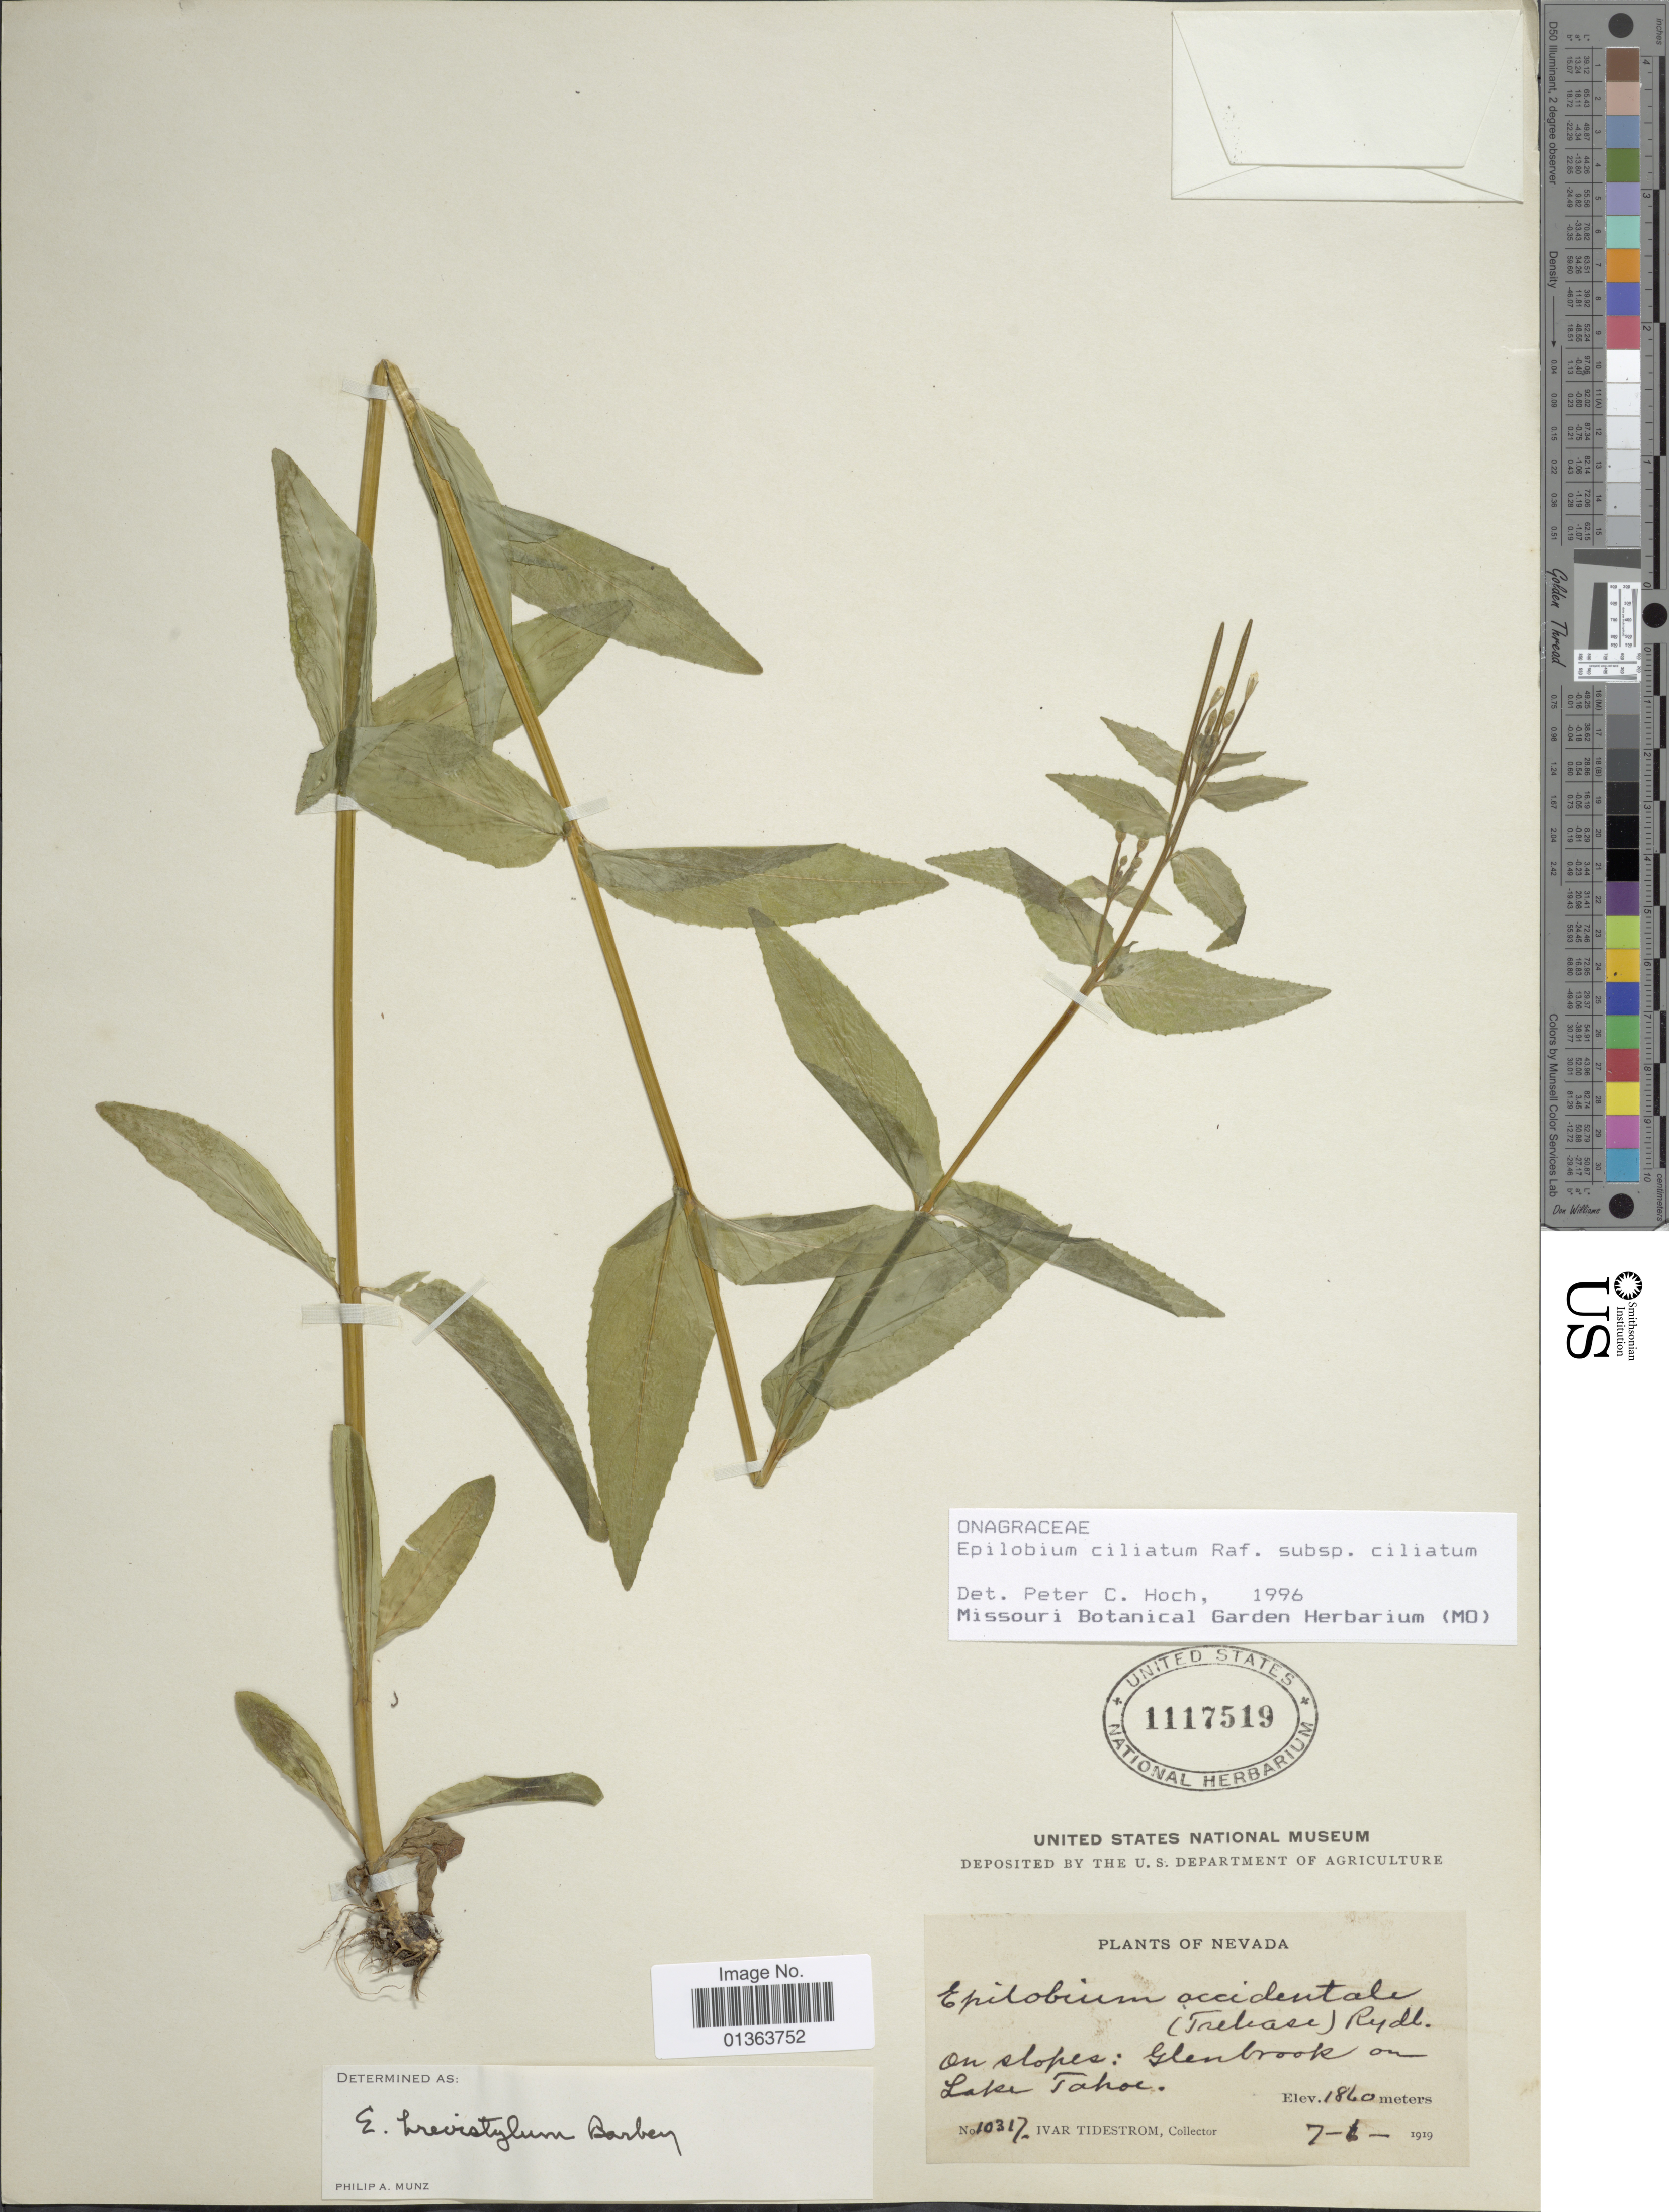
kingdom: Plantae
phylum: Tracheophyta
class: Magnoliopsida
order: Myrtales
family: Onagraceae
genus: Epilobium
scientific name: Epilobium ciliatum subsp. ciliatum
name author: Raf.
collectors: I. F. Tidestrom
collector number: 10317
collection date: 1919-06-07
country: United States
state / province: Nevada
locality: On slopes: Glenbrook on Lake Tahoe.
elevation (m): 1860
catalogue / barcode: US 1117519